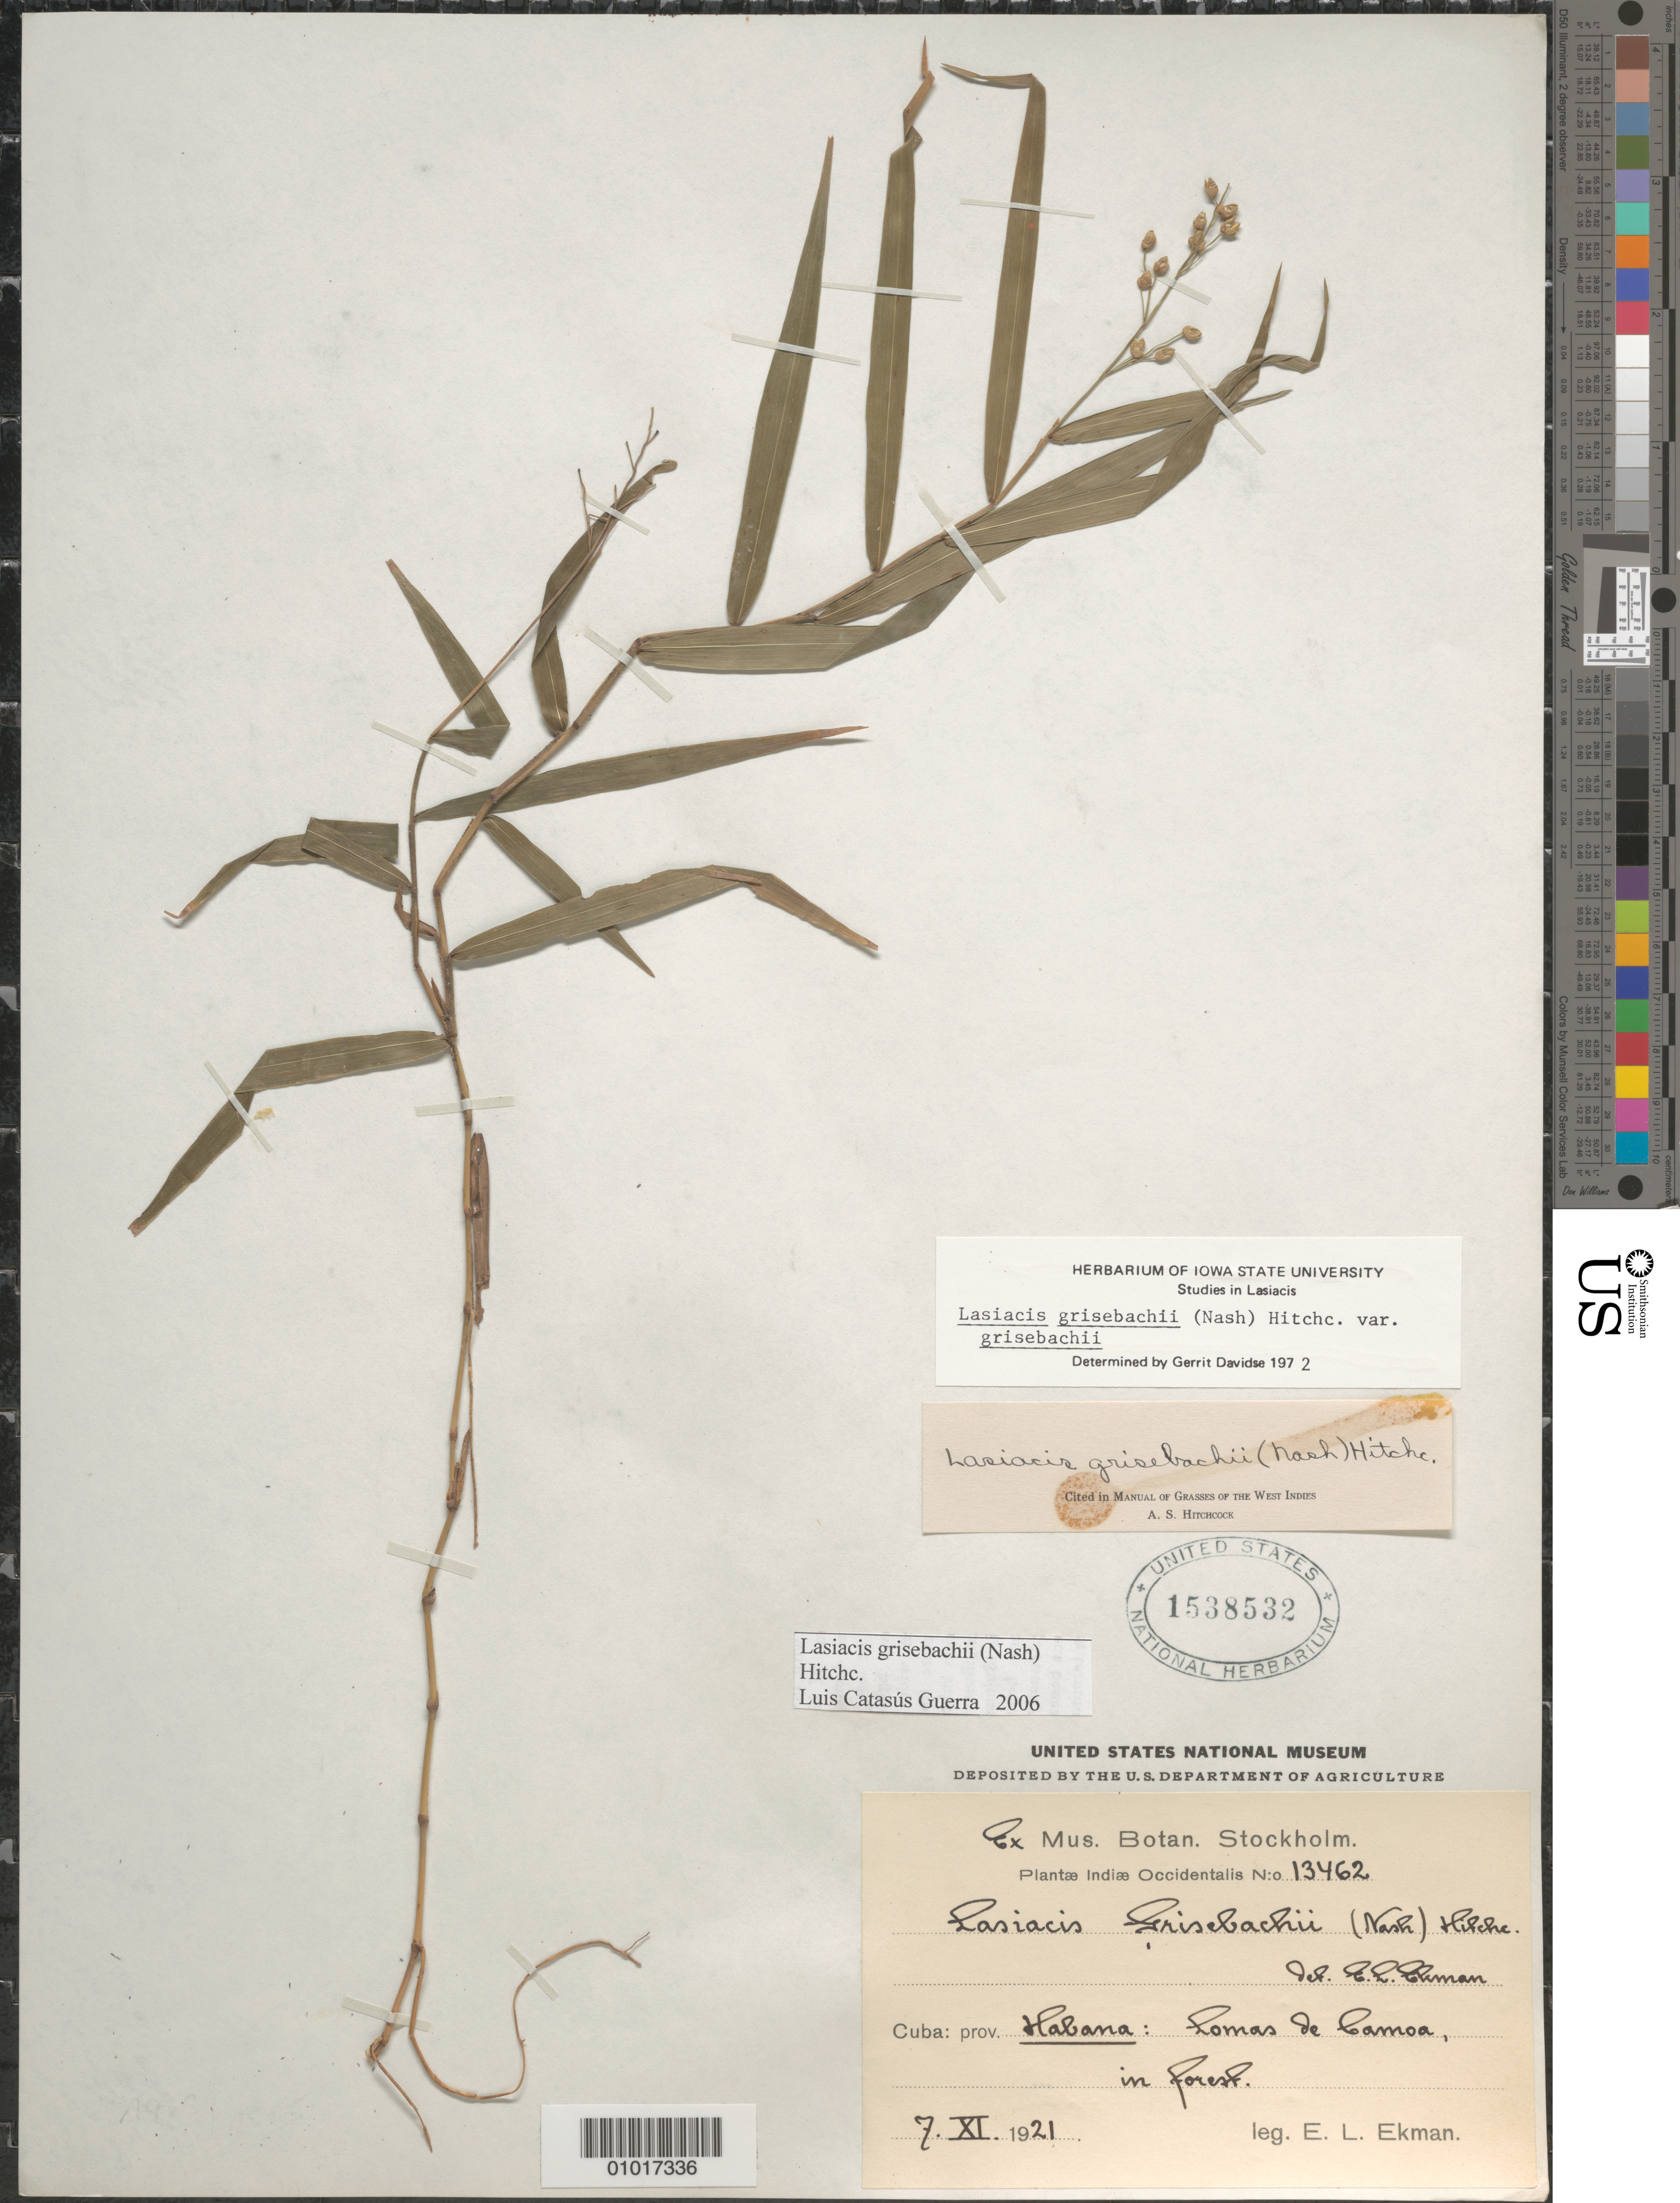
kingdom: Plantae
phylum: Tracheophyta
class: Liliopsida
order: Poales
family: Poaceae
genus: Lasiacis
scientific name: Lasiacis grisebachii var. grisebachii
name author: (Nash) Hitchc.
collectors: E. L. Ekman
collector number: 13462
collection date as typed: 07 Nov 1921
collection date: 1921-11-07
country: Cuba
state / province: La Habana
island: Cuba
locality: Lomas de Camoa, in forest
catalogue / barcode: US 1538532